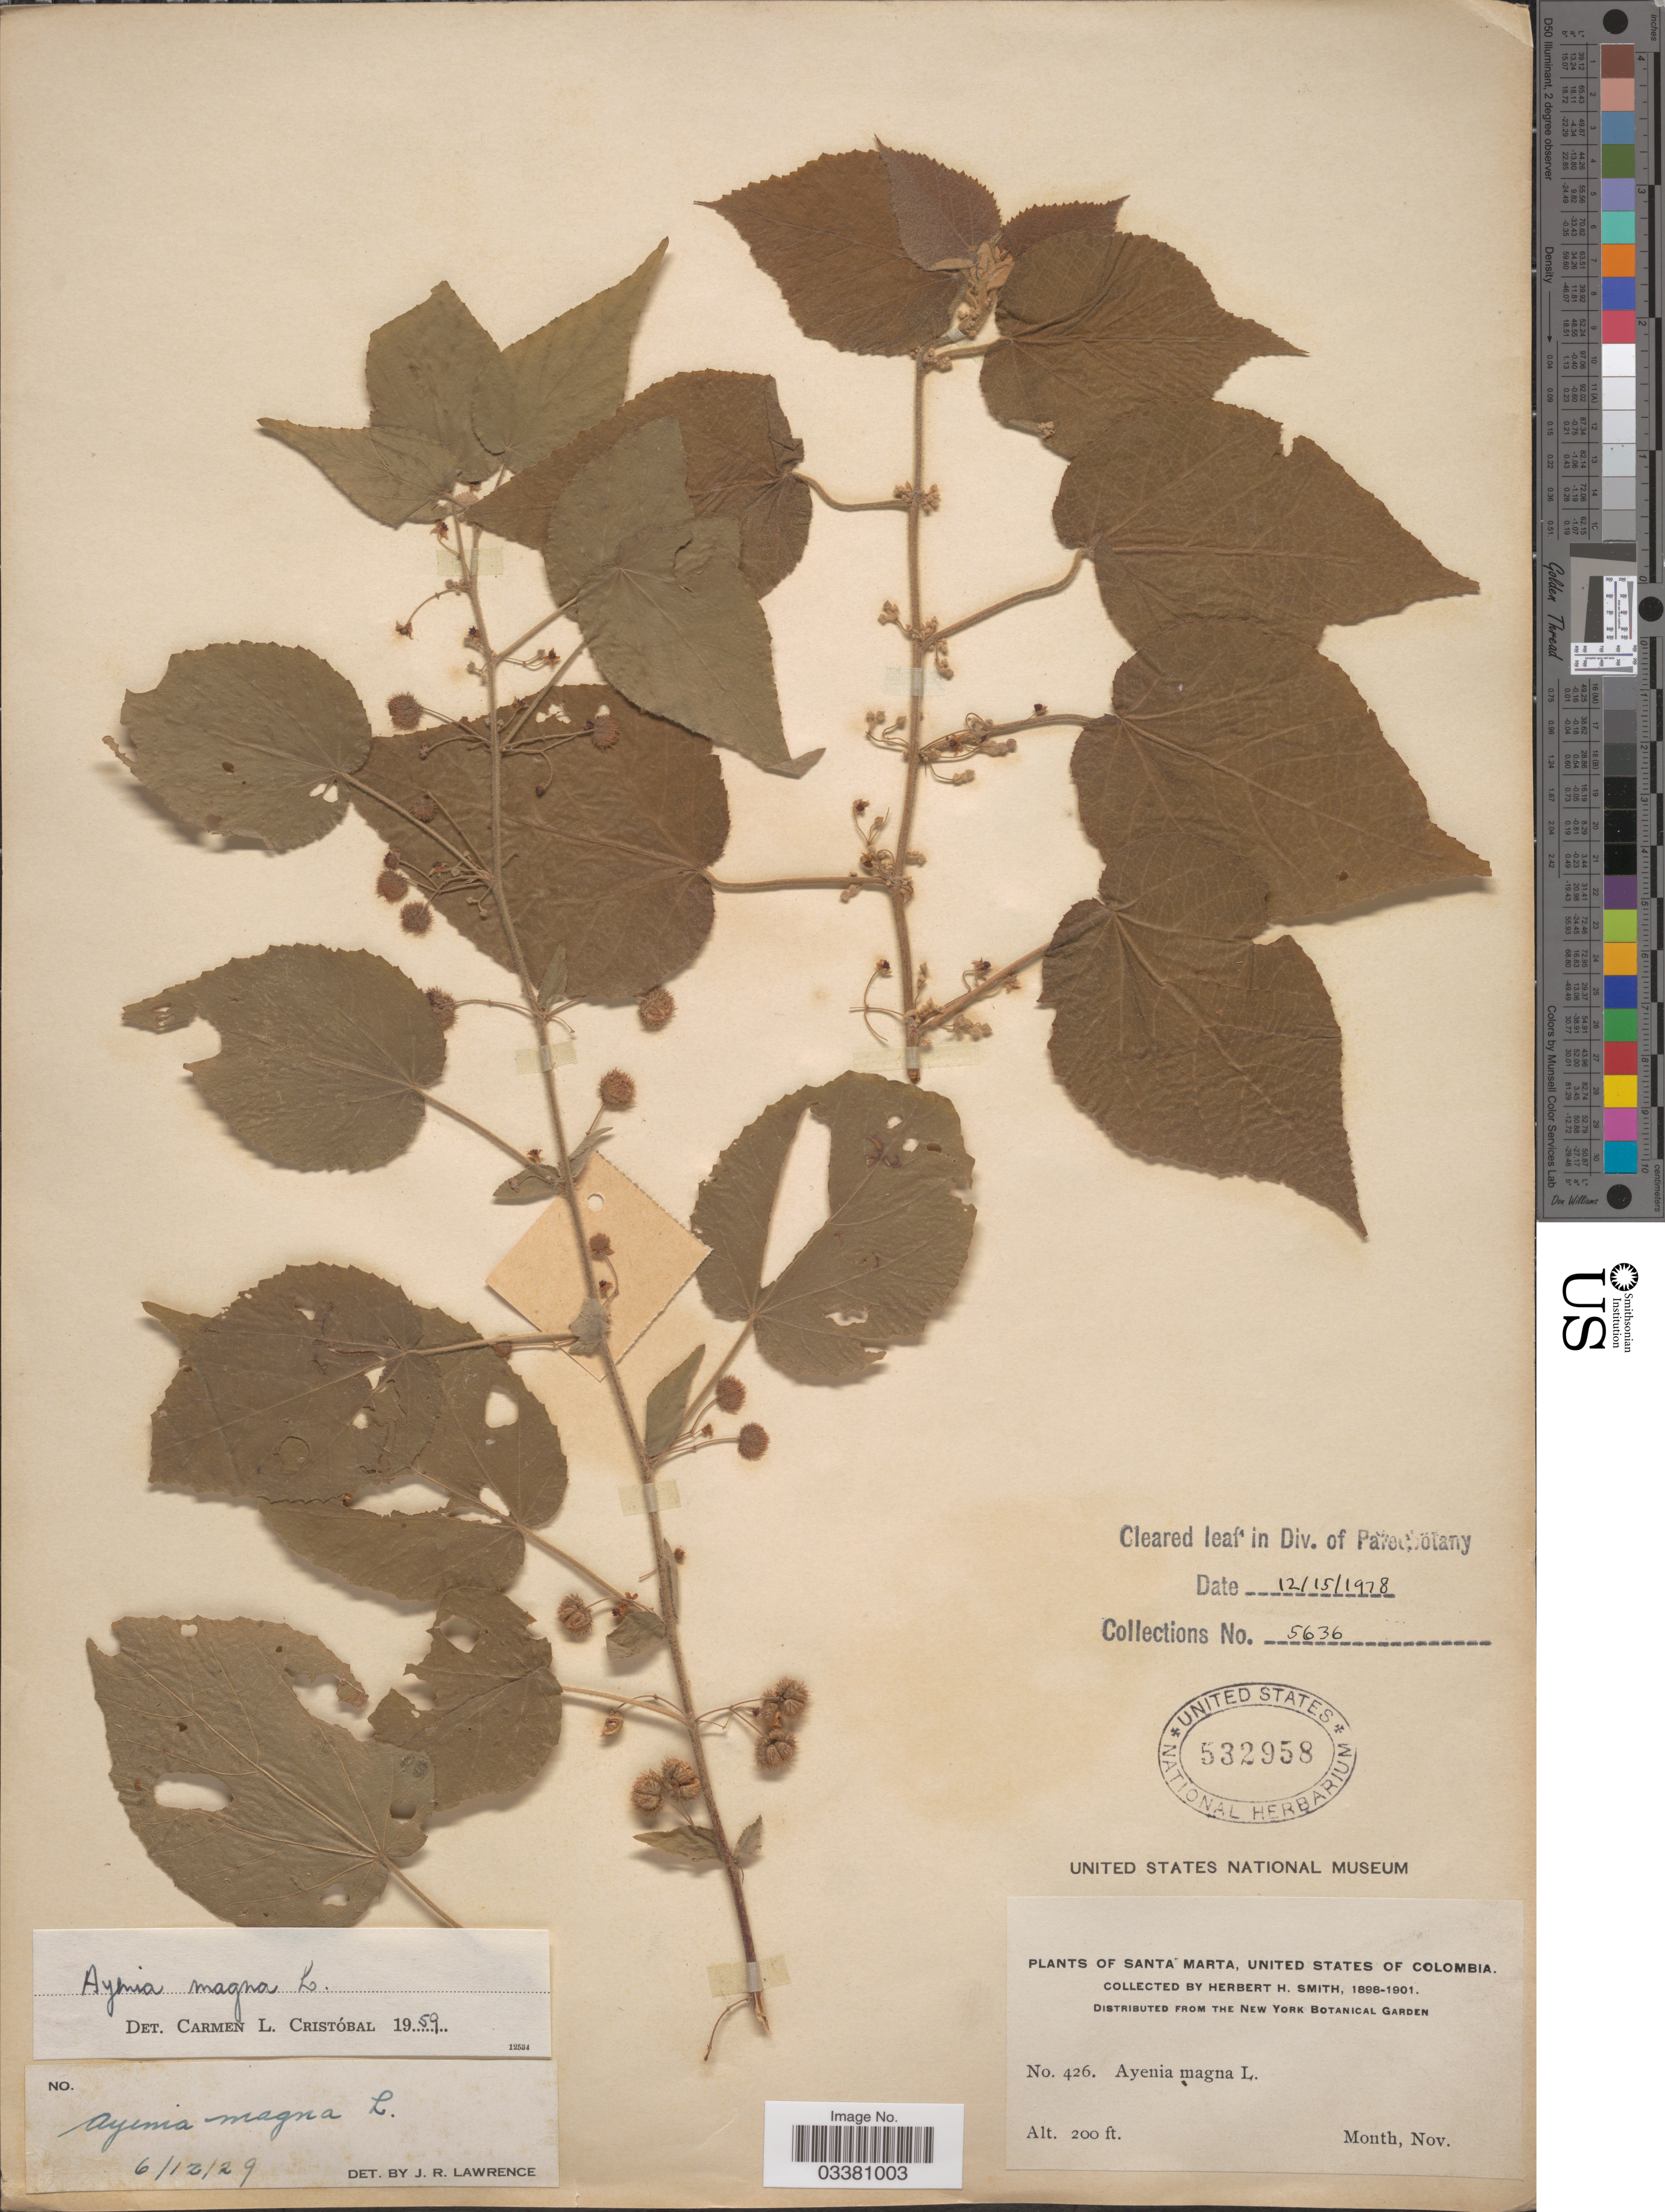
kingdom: Plantae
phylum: Tracheophyta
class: Magnoliopsida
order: Malvales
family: Malvaceae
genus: Ayenia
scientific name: Ayenia magna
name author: L.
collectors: Herbert H. Smith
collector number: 426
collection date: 1898-11/1901-11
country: Colombia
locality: Santa Marta, United States of Colombia.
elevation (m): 61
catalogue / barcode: US 532958